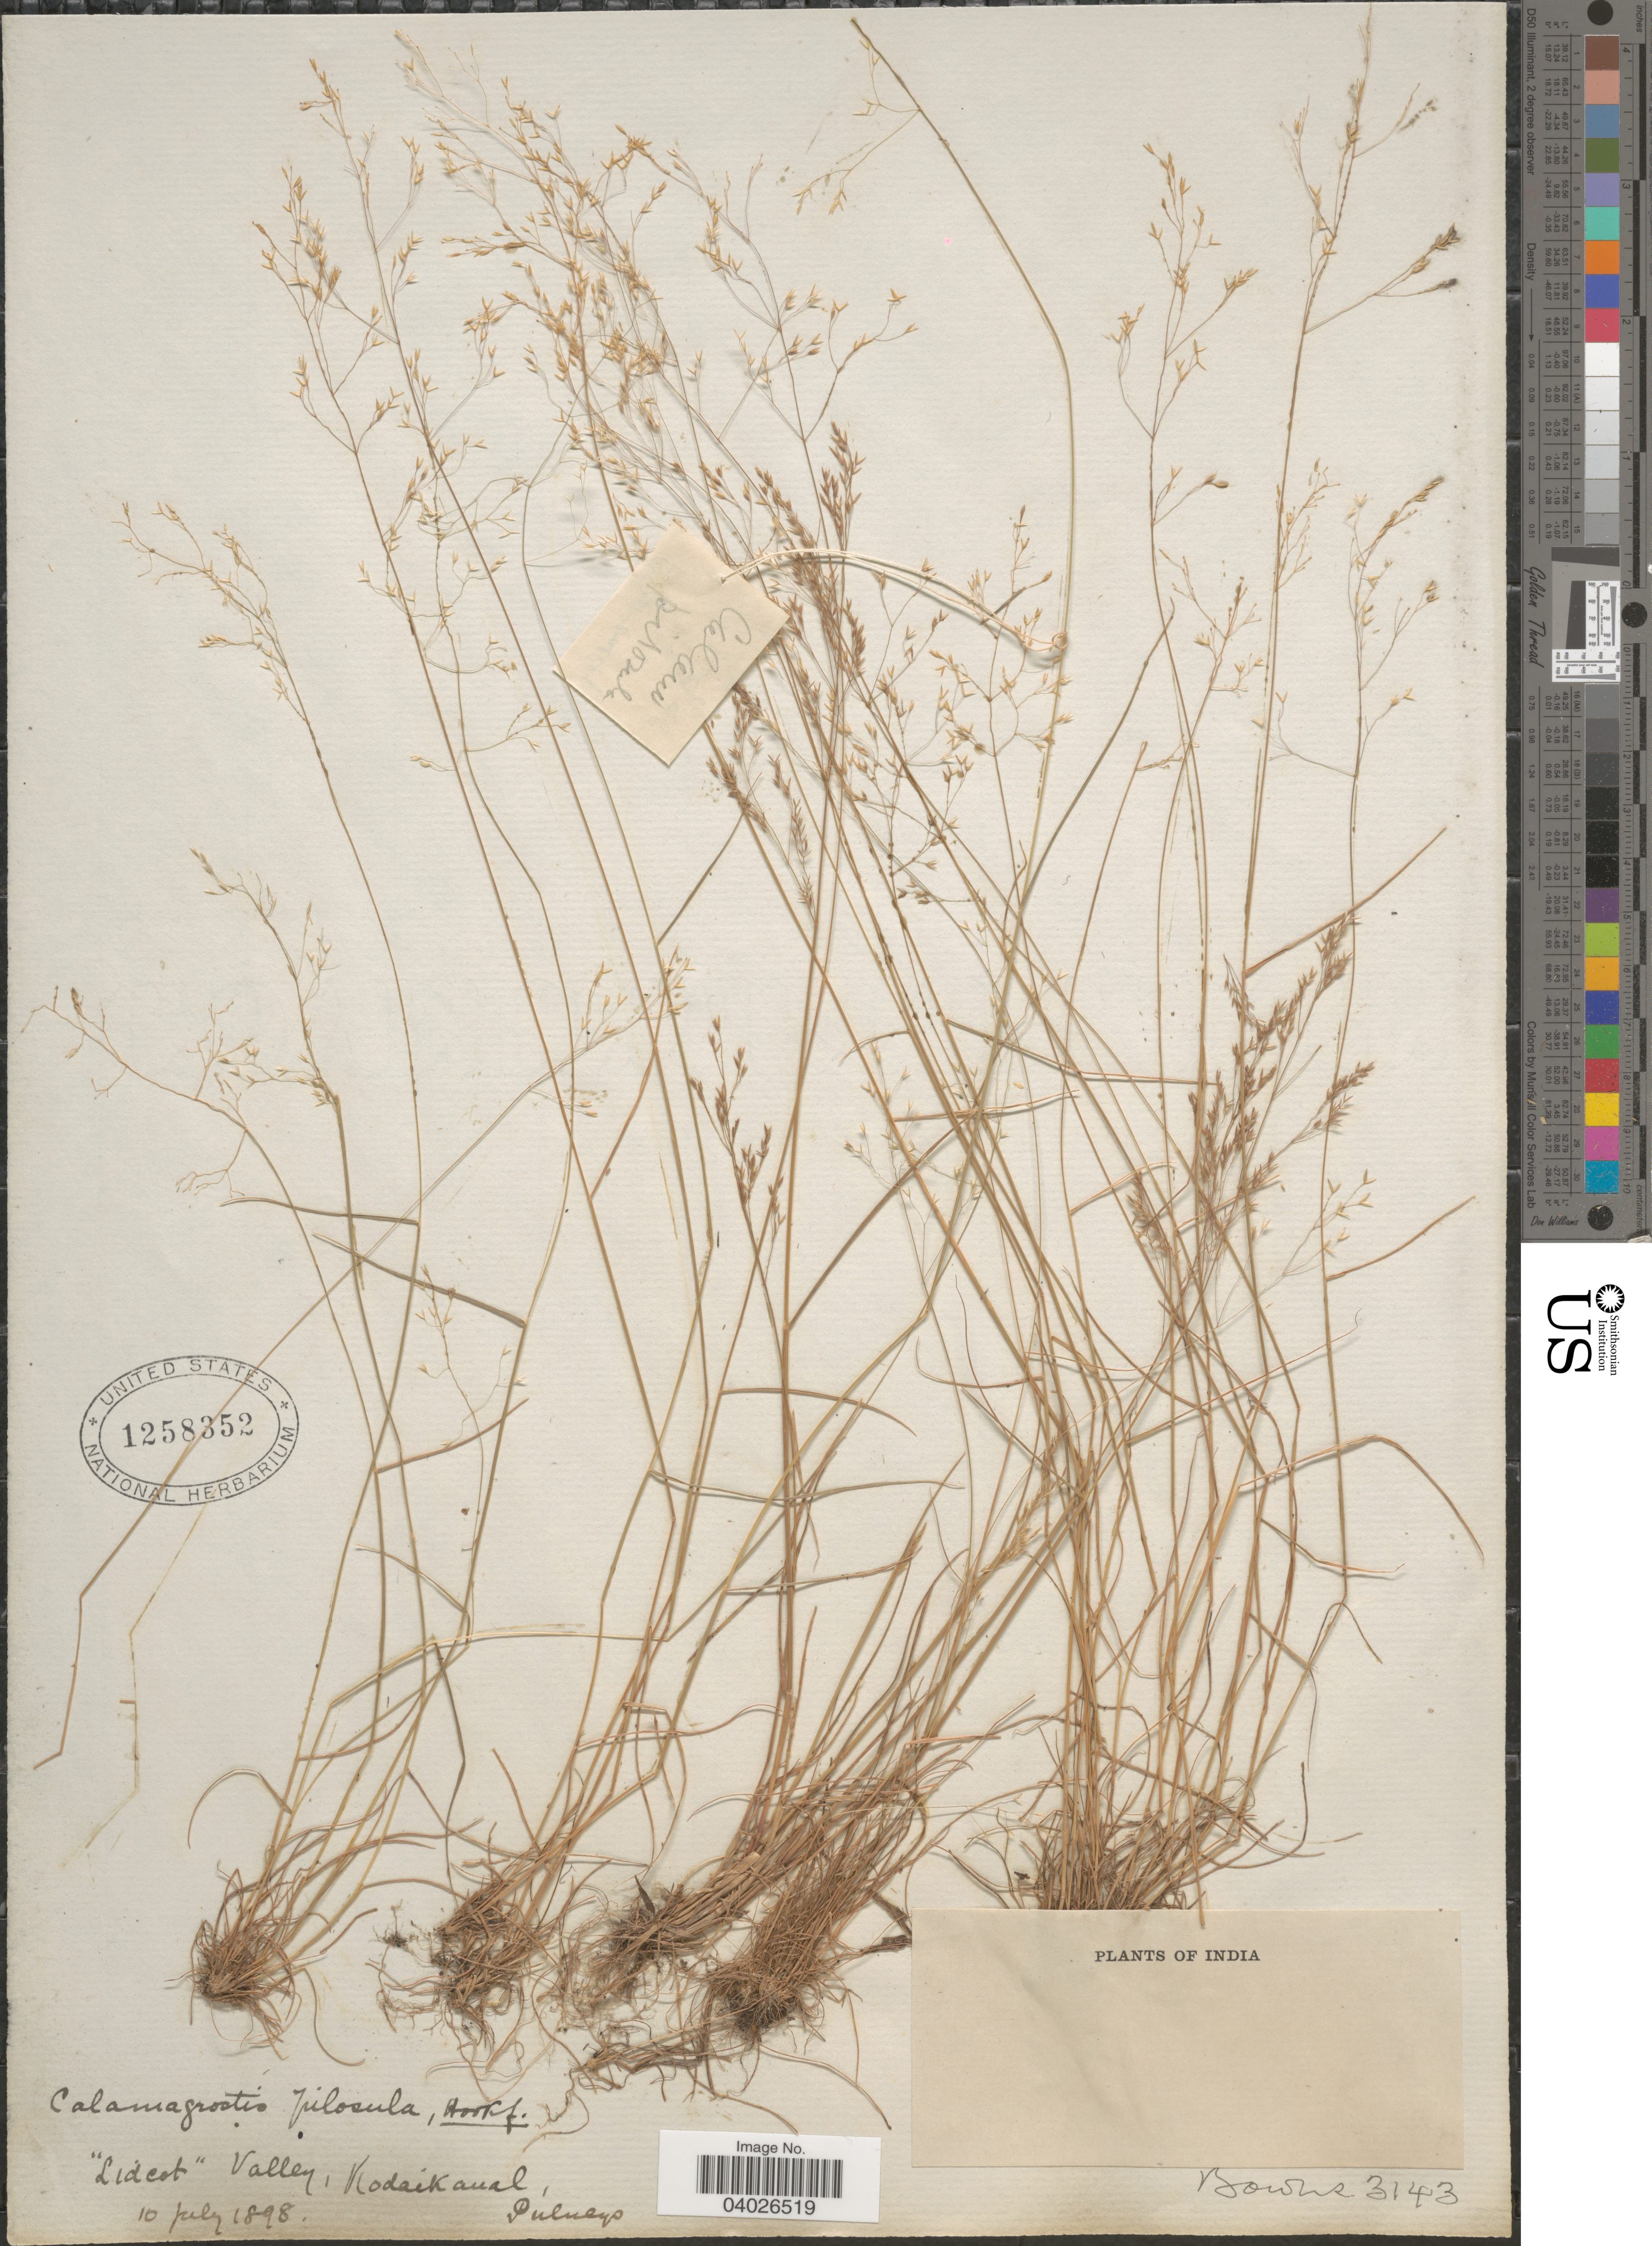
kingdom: Plantae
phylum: Tracheophyta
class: Liliopsida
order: Poales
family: Poaceae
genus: Agrostis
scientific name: Agrostis pilosula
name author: Trin.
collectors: -. Bowers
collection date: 1898-07-10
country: India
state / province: Tamil Nadu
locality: Lidcot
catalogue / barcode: US 1258352